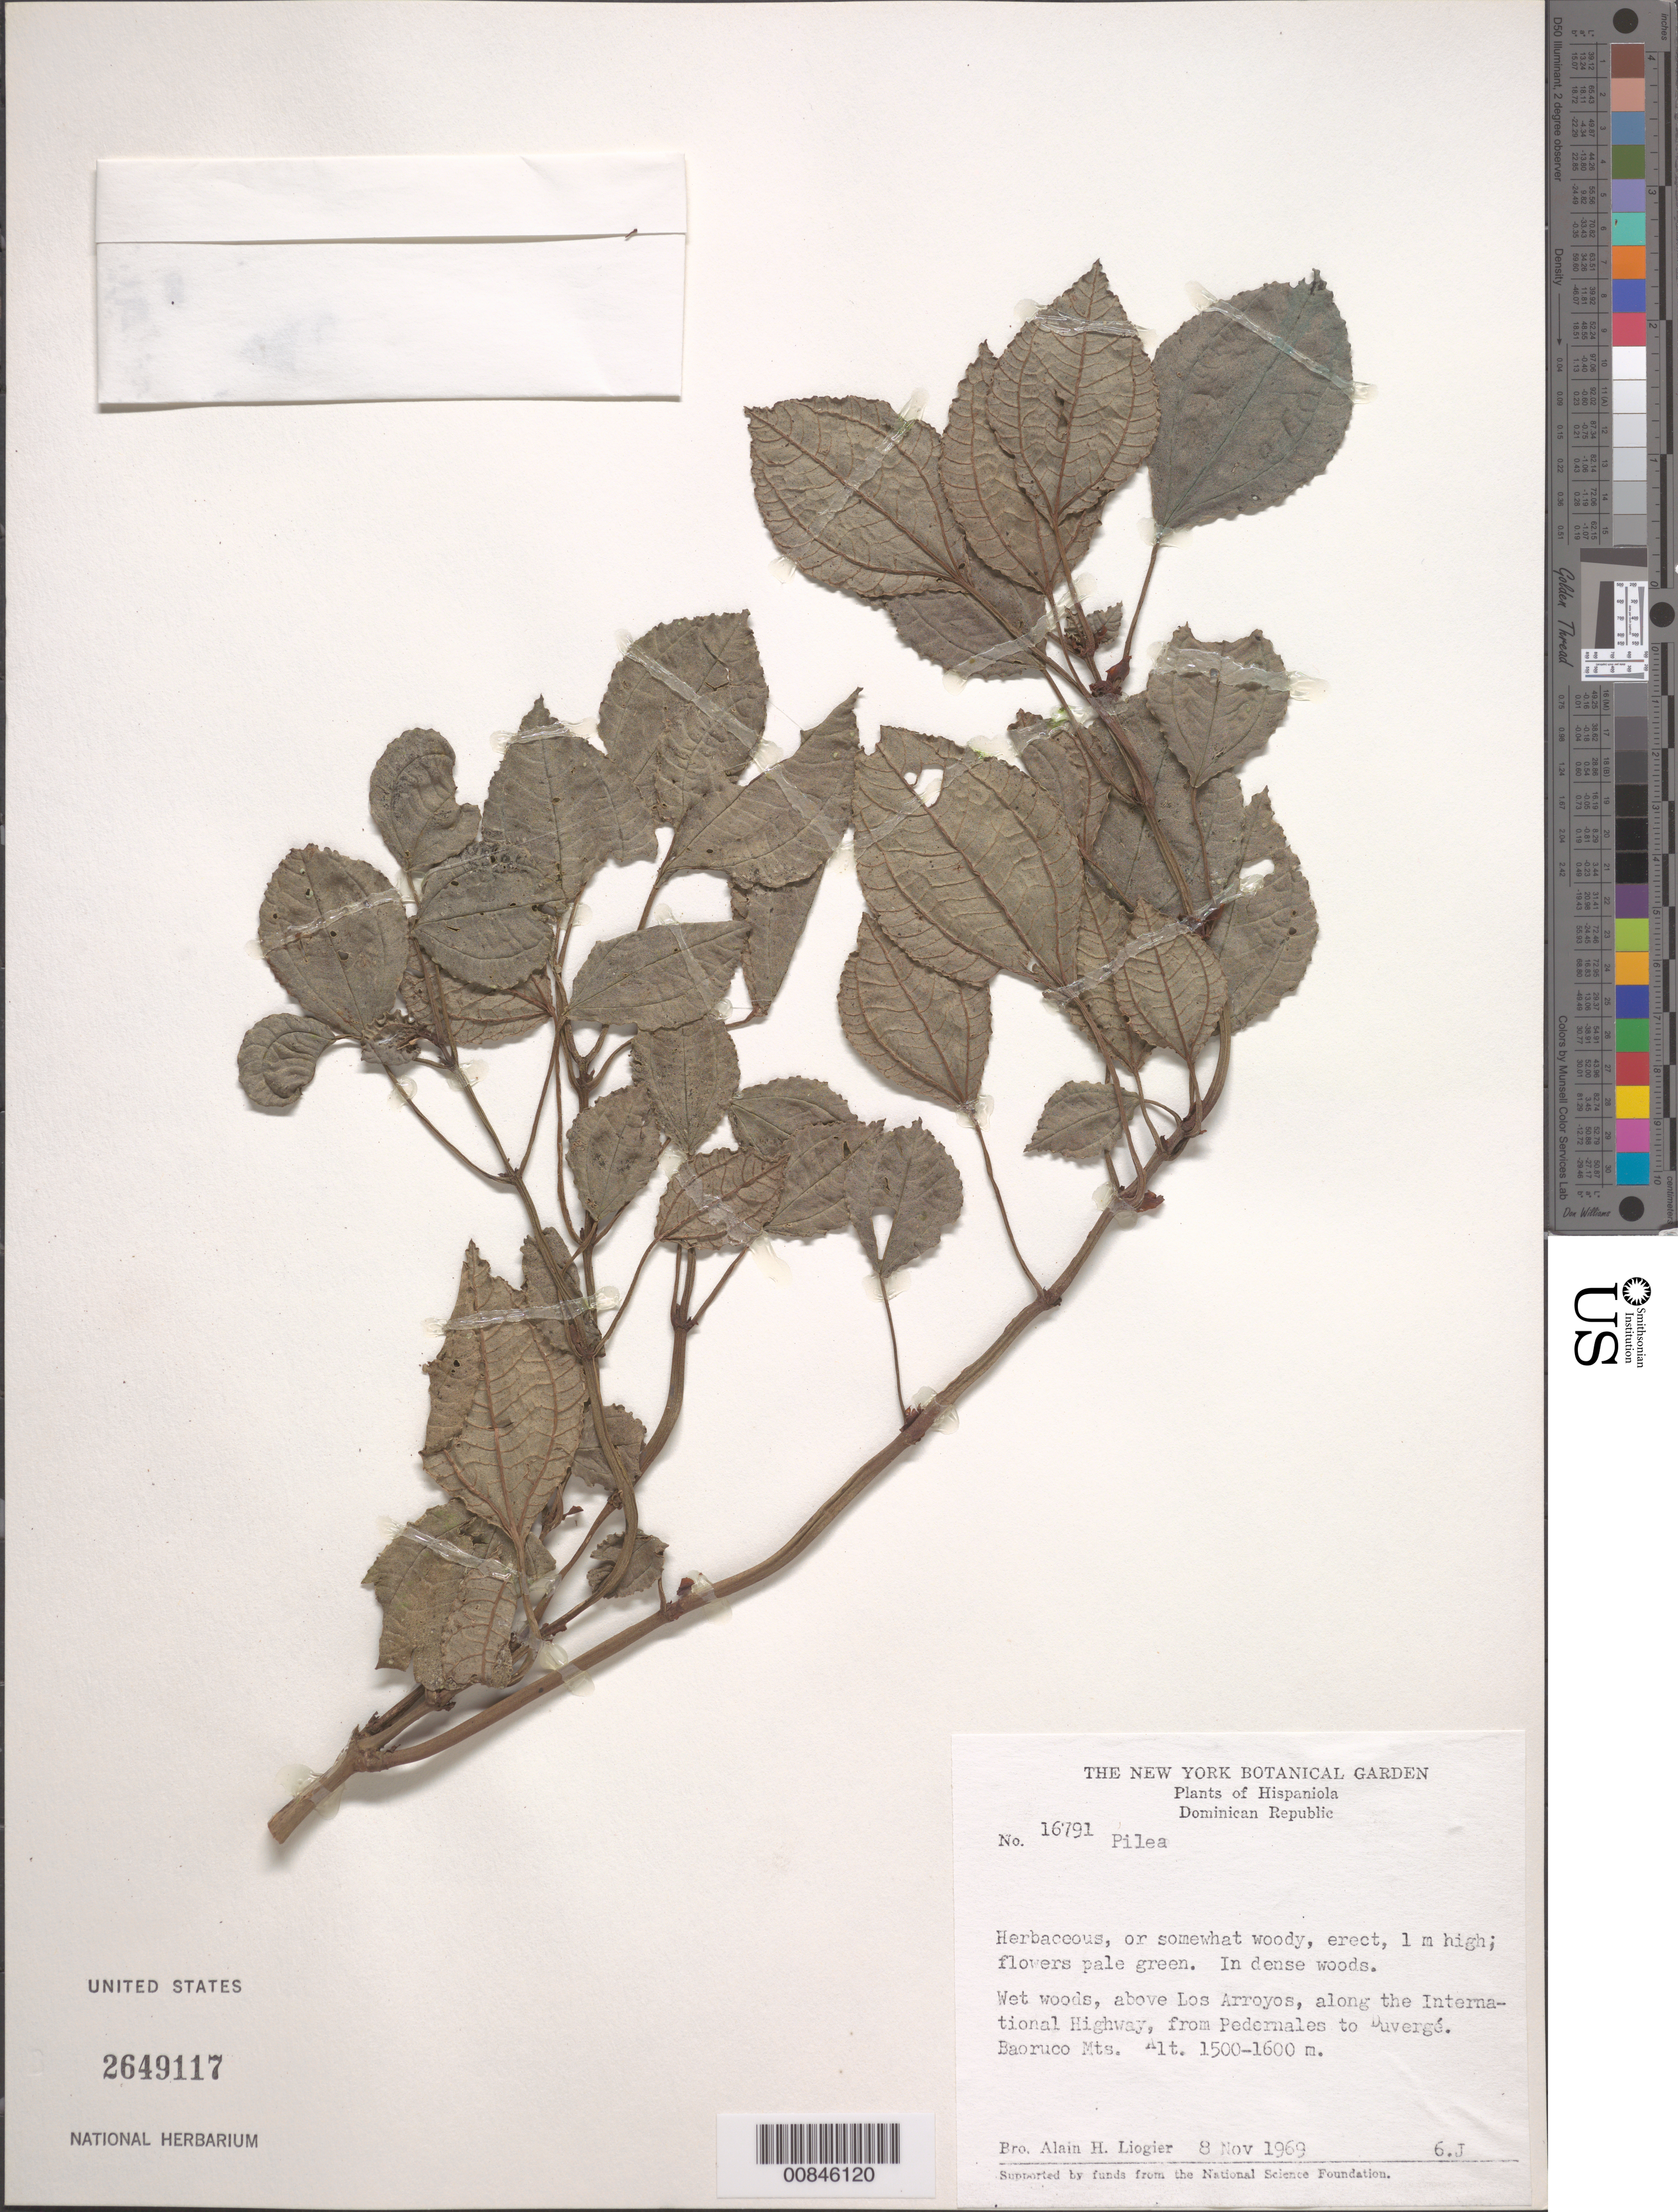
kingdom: Plantae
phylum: Tracheophyta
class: Magnoliopsida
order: Rosales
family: Urticaceae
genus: Pilea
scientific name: Pilea sp.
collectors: A. H. Liogier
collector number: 16791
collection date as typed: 08 Nov 1969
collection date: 1969-11-08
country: Dominican Republic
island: Hispaniola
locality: Above Los Arroyos, along the International Highway, from Pedernales to Duvergé. Baoruco Mts.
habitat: In dense, wet woods.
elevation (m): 1500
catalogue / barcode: US 2649117